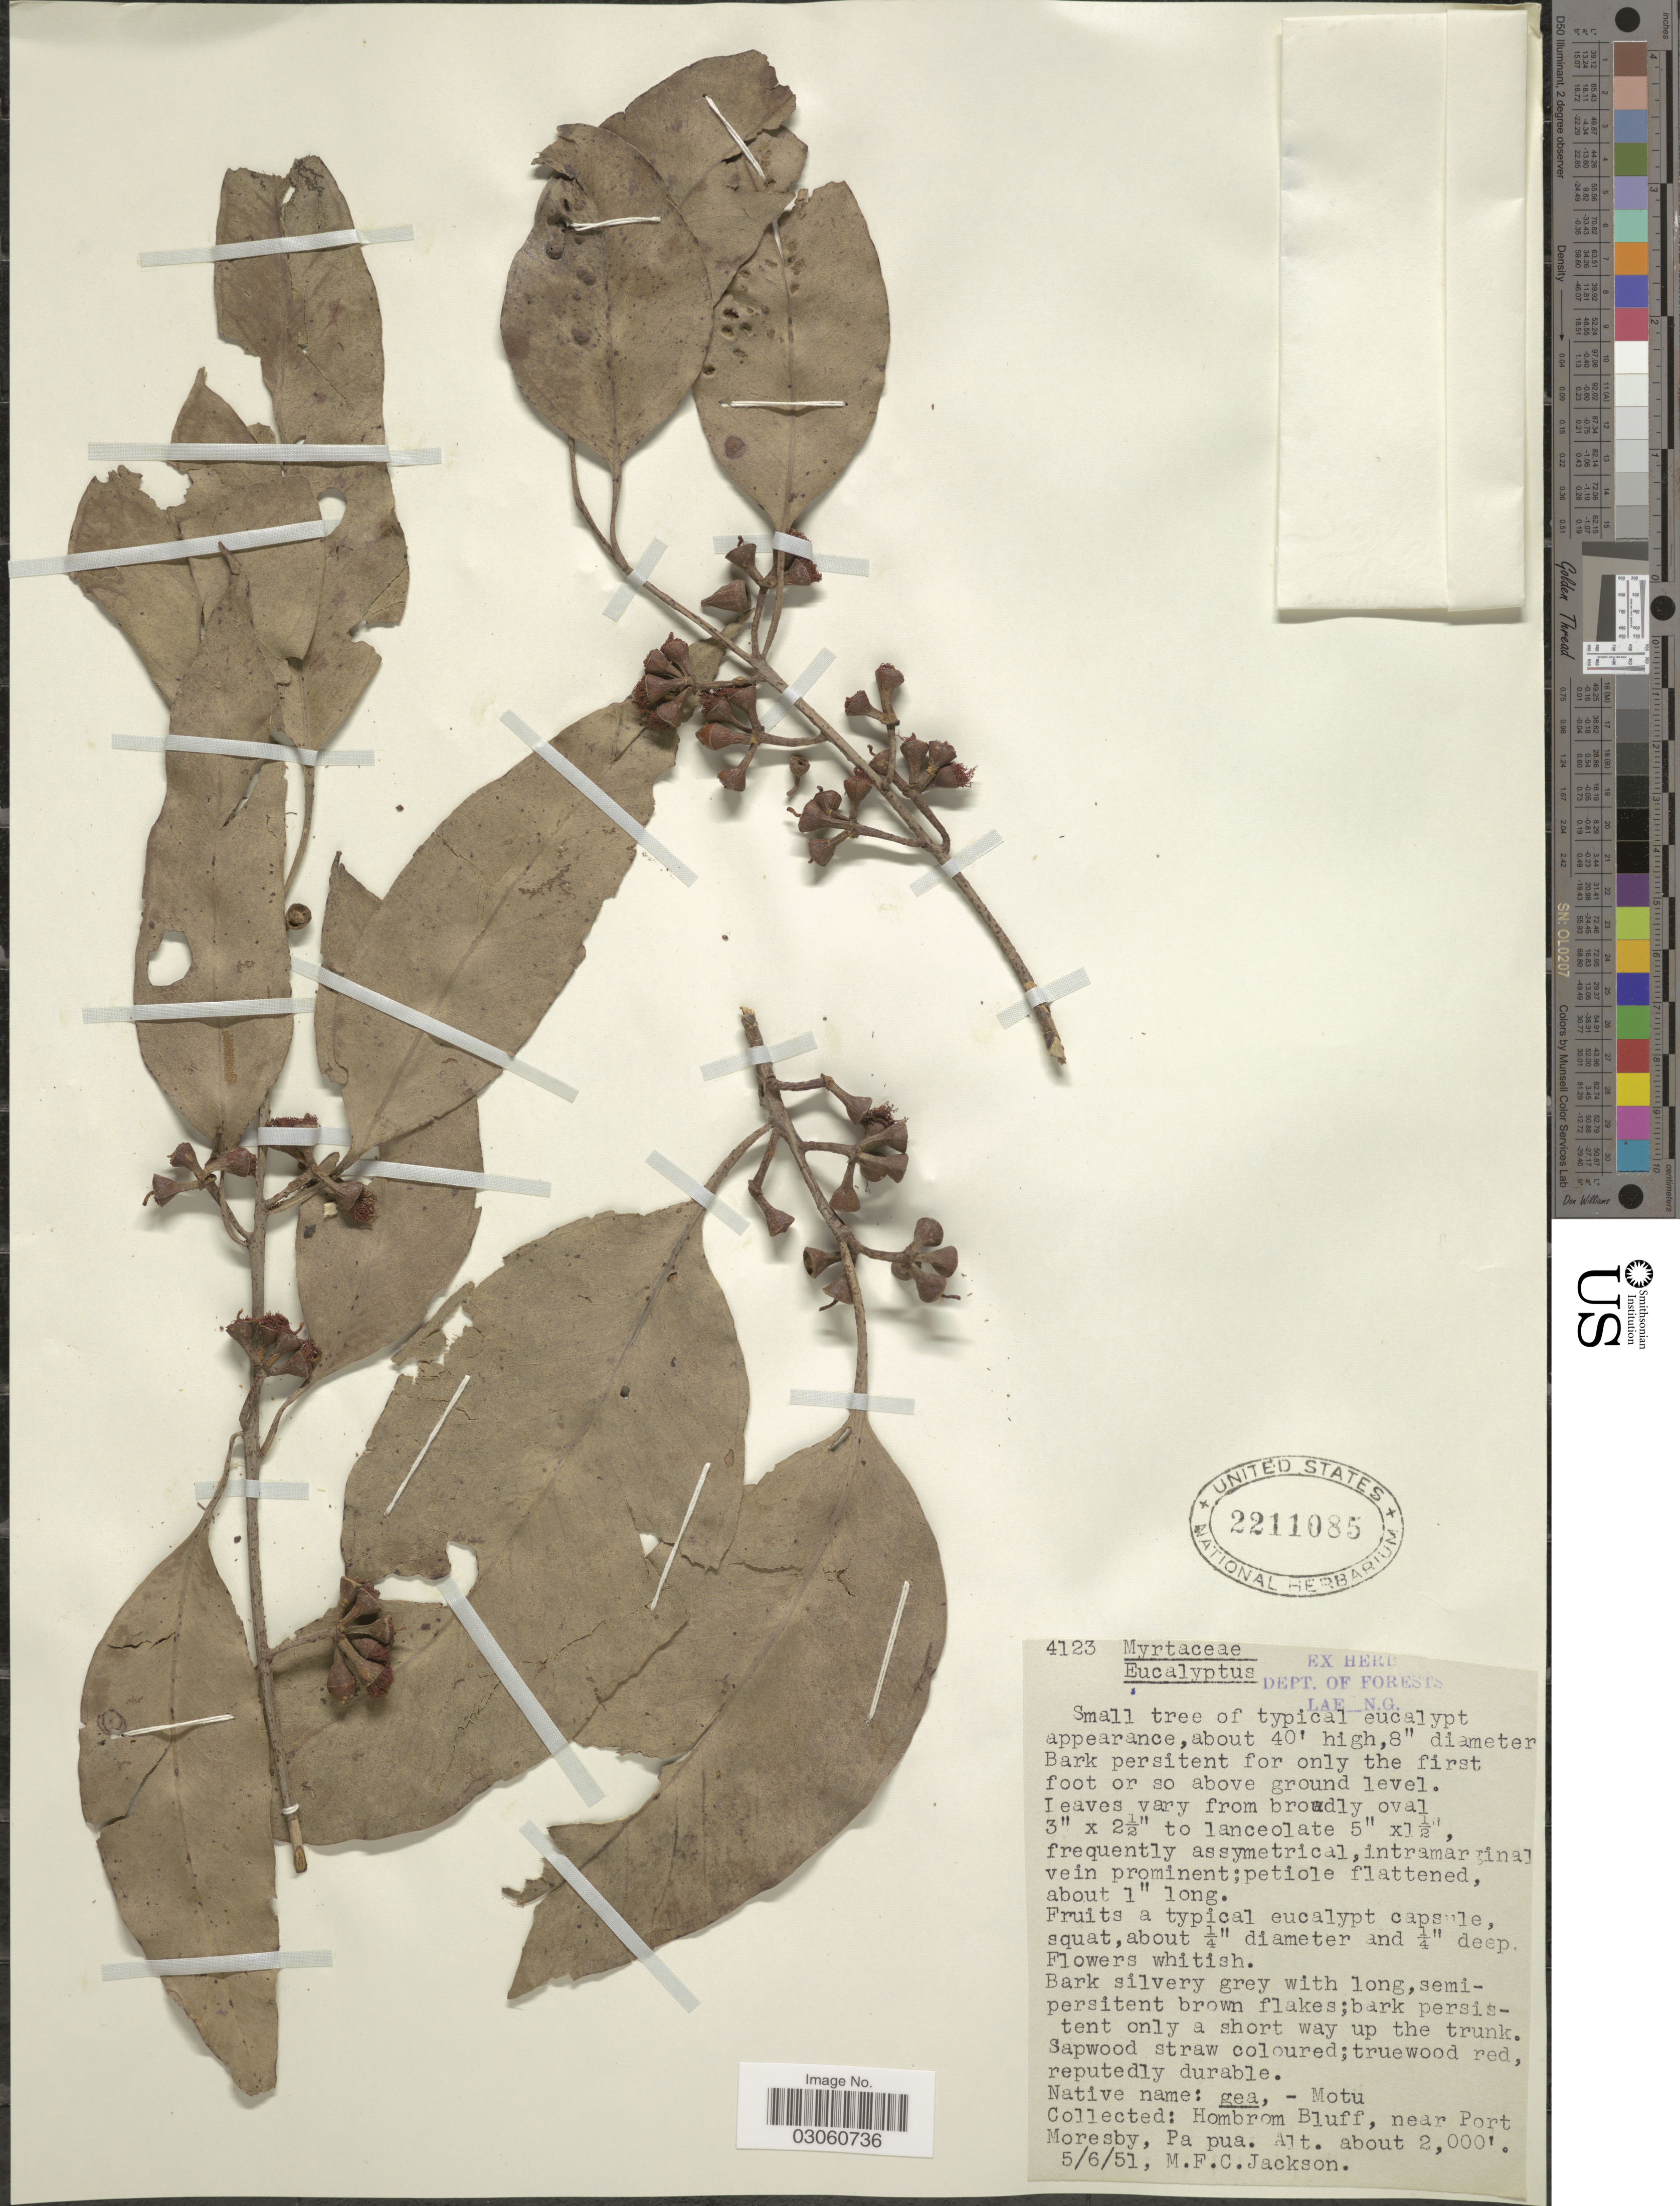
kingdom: Plantae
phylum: Tracheophyta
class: Magnoliopsida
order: Myrtales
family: Myrtaceae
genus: Eucalyptus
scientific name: Eucalyptus sp.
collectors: M.F.C. Jackson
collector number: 4123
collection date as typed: Transcribed d/m/y: 5/6/51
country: Papua New Guinea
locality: Hombrom Bluff, near Port Moresby, Papua.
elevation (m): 610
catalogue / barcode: US 2211085